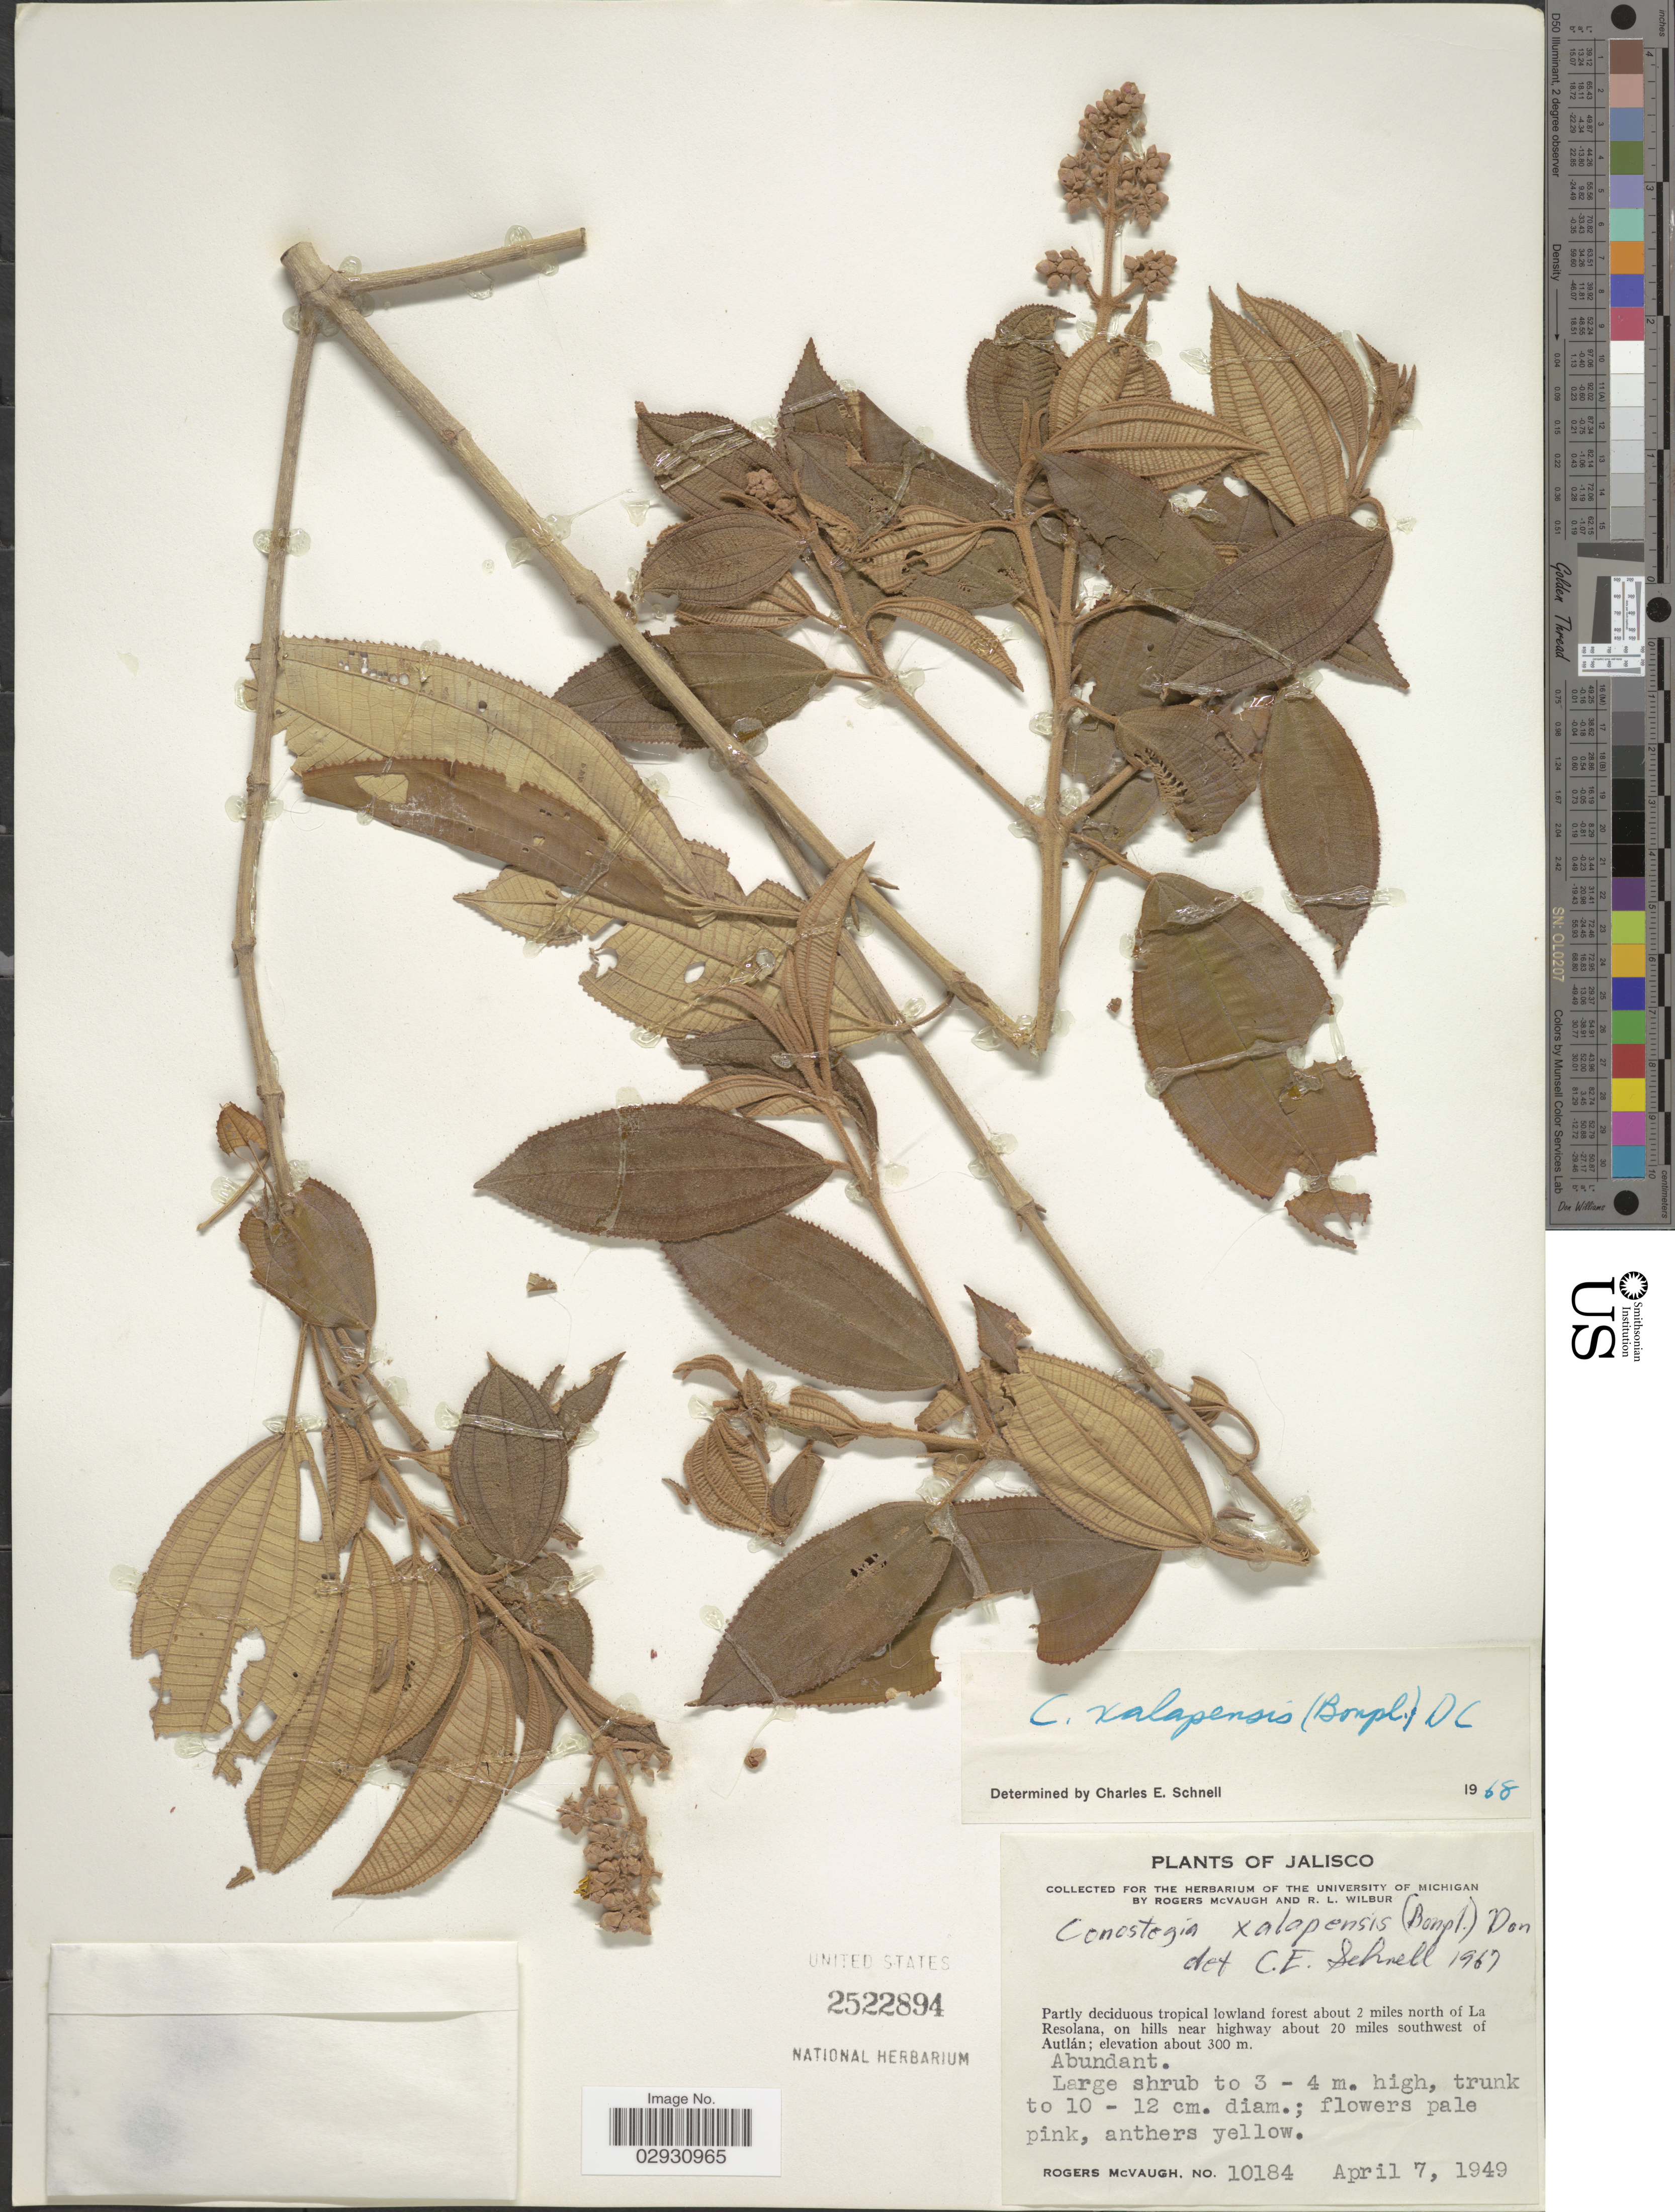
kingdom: Plantae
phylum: Tracheophyta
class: Magnoliopsida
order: Myrtales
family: Melastomataceae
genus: Conostegia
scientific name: Conostegia quadrangularis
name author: Schltdl. ex Steud.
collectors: R. McVaugh & R. L. Wilbur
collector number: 10184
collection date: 1949-04-07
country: Mexico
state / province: Jalisco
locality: Partly deciduous tropical lowland forest about 2 miles north of La Resolana, on hills near highway about 20 miles southwest of Autlán.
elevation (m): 300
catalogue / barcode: US 2522894